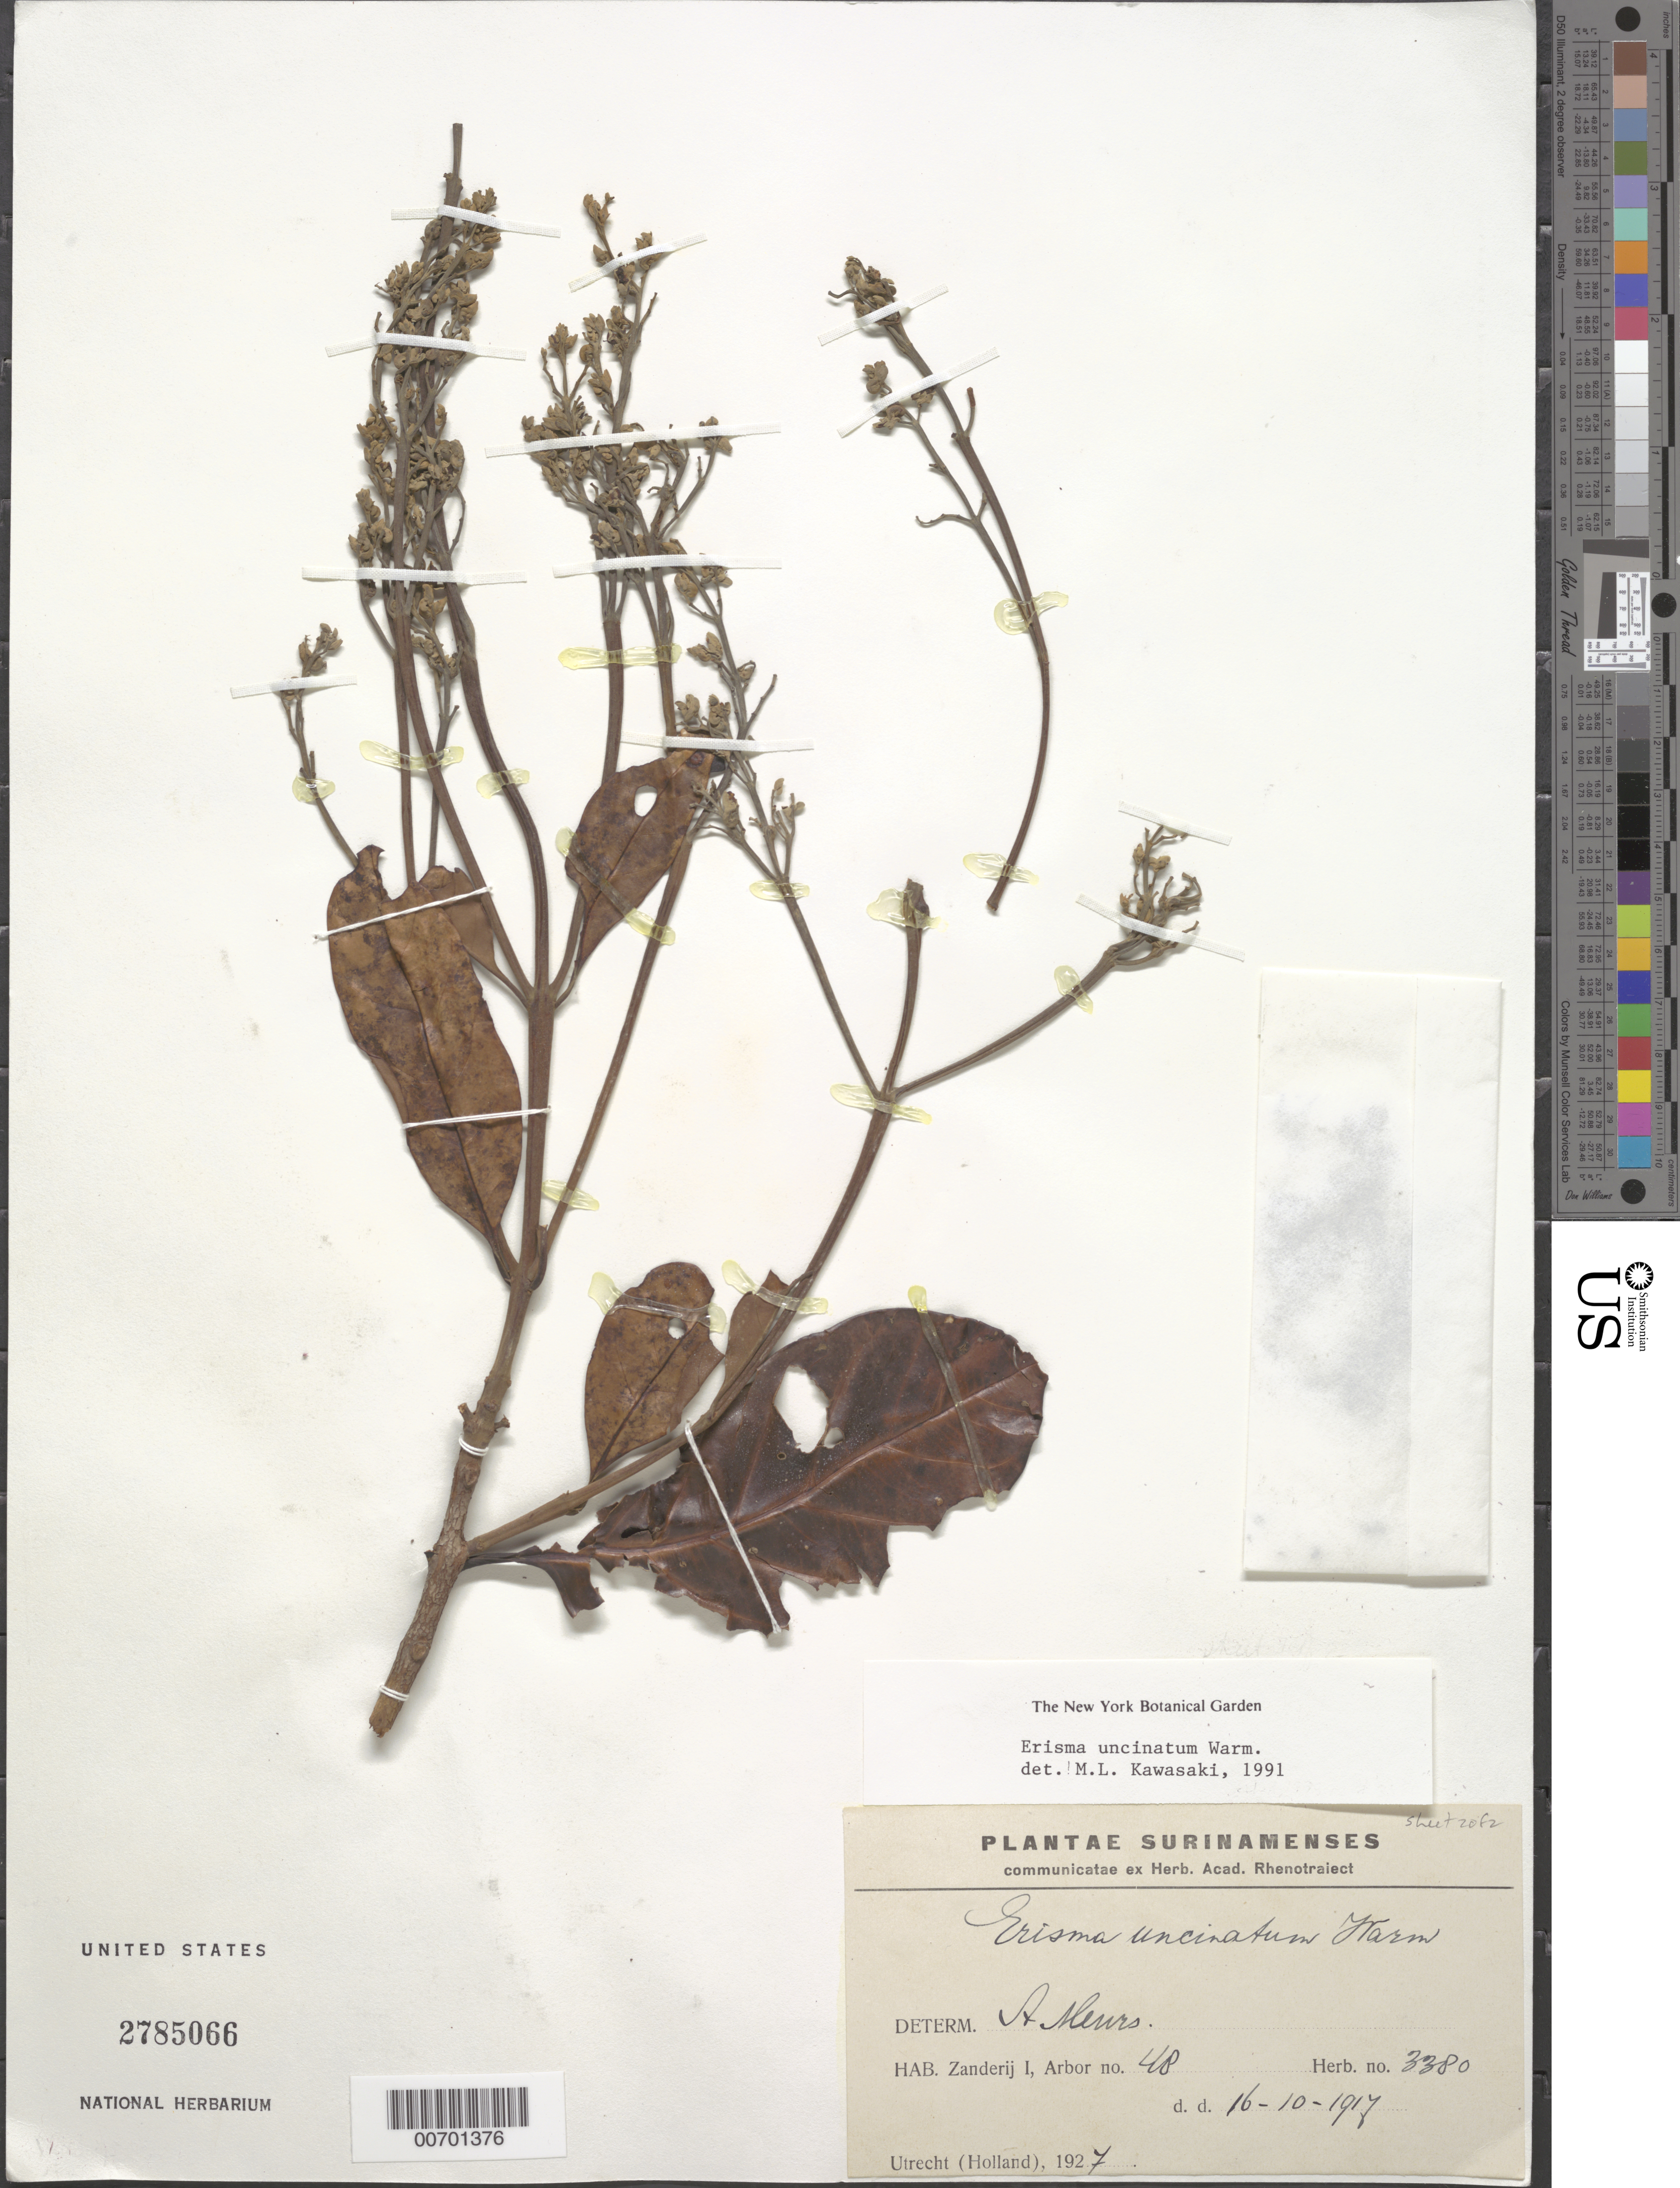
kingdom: Plantae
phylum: Tracheophyta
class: Magnoliopsida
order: Myrtales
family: Vochysiaceae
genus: Erisma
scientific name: Erisma uncinatum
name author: Warm.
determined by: Kawasaki, María L.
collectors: Forestry Bureau-Surinam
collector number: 3380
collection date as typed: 16-Oct-17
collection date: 1917-10-16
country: Suriname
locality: Zanderij I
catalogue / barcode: US 2785066